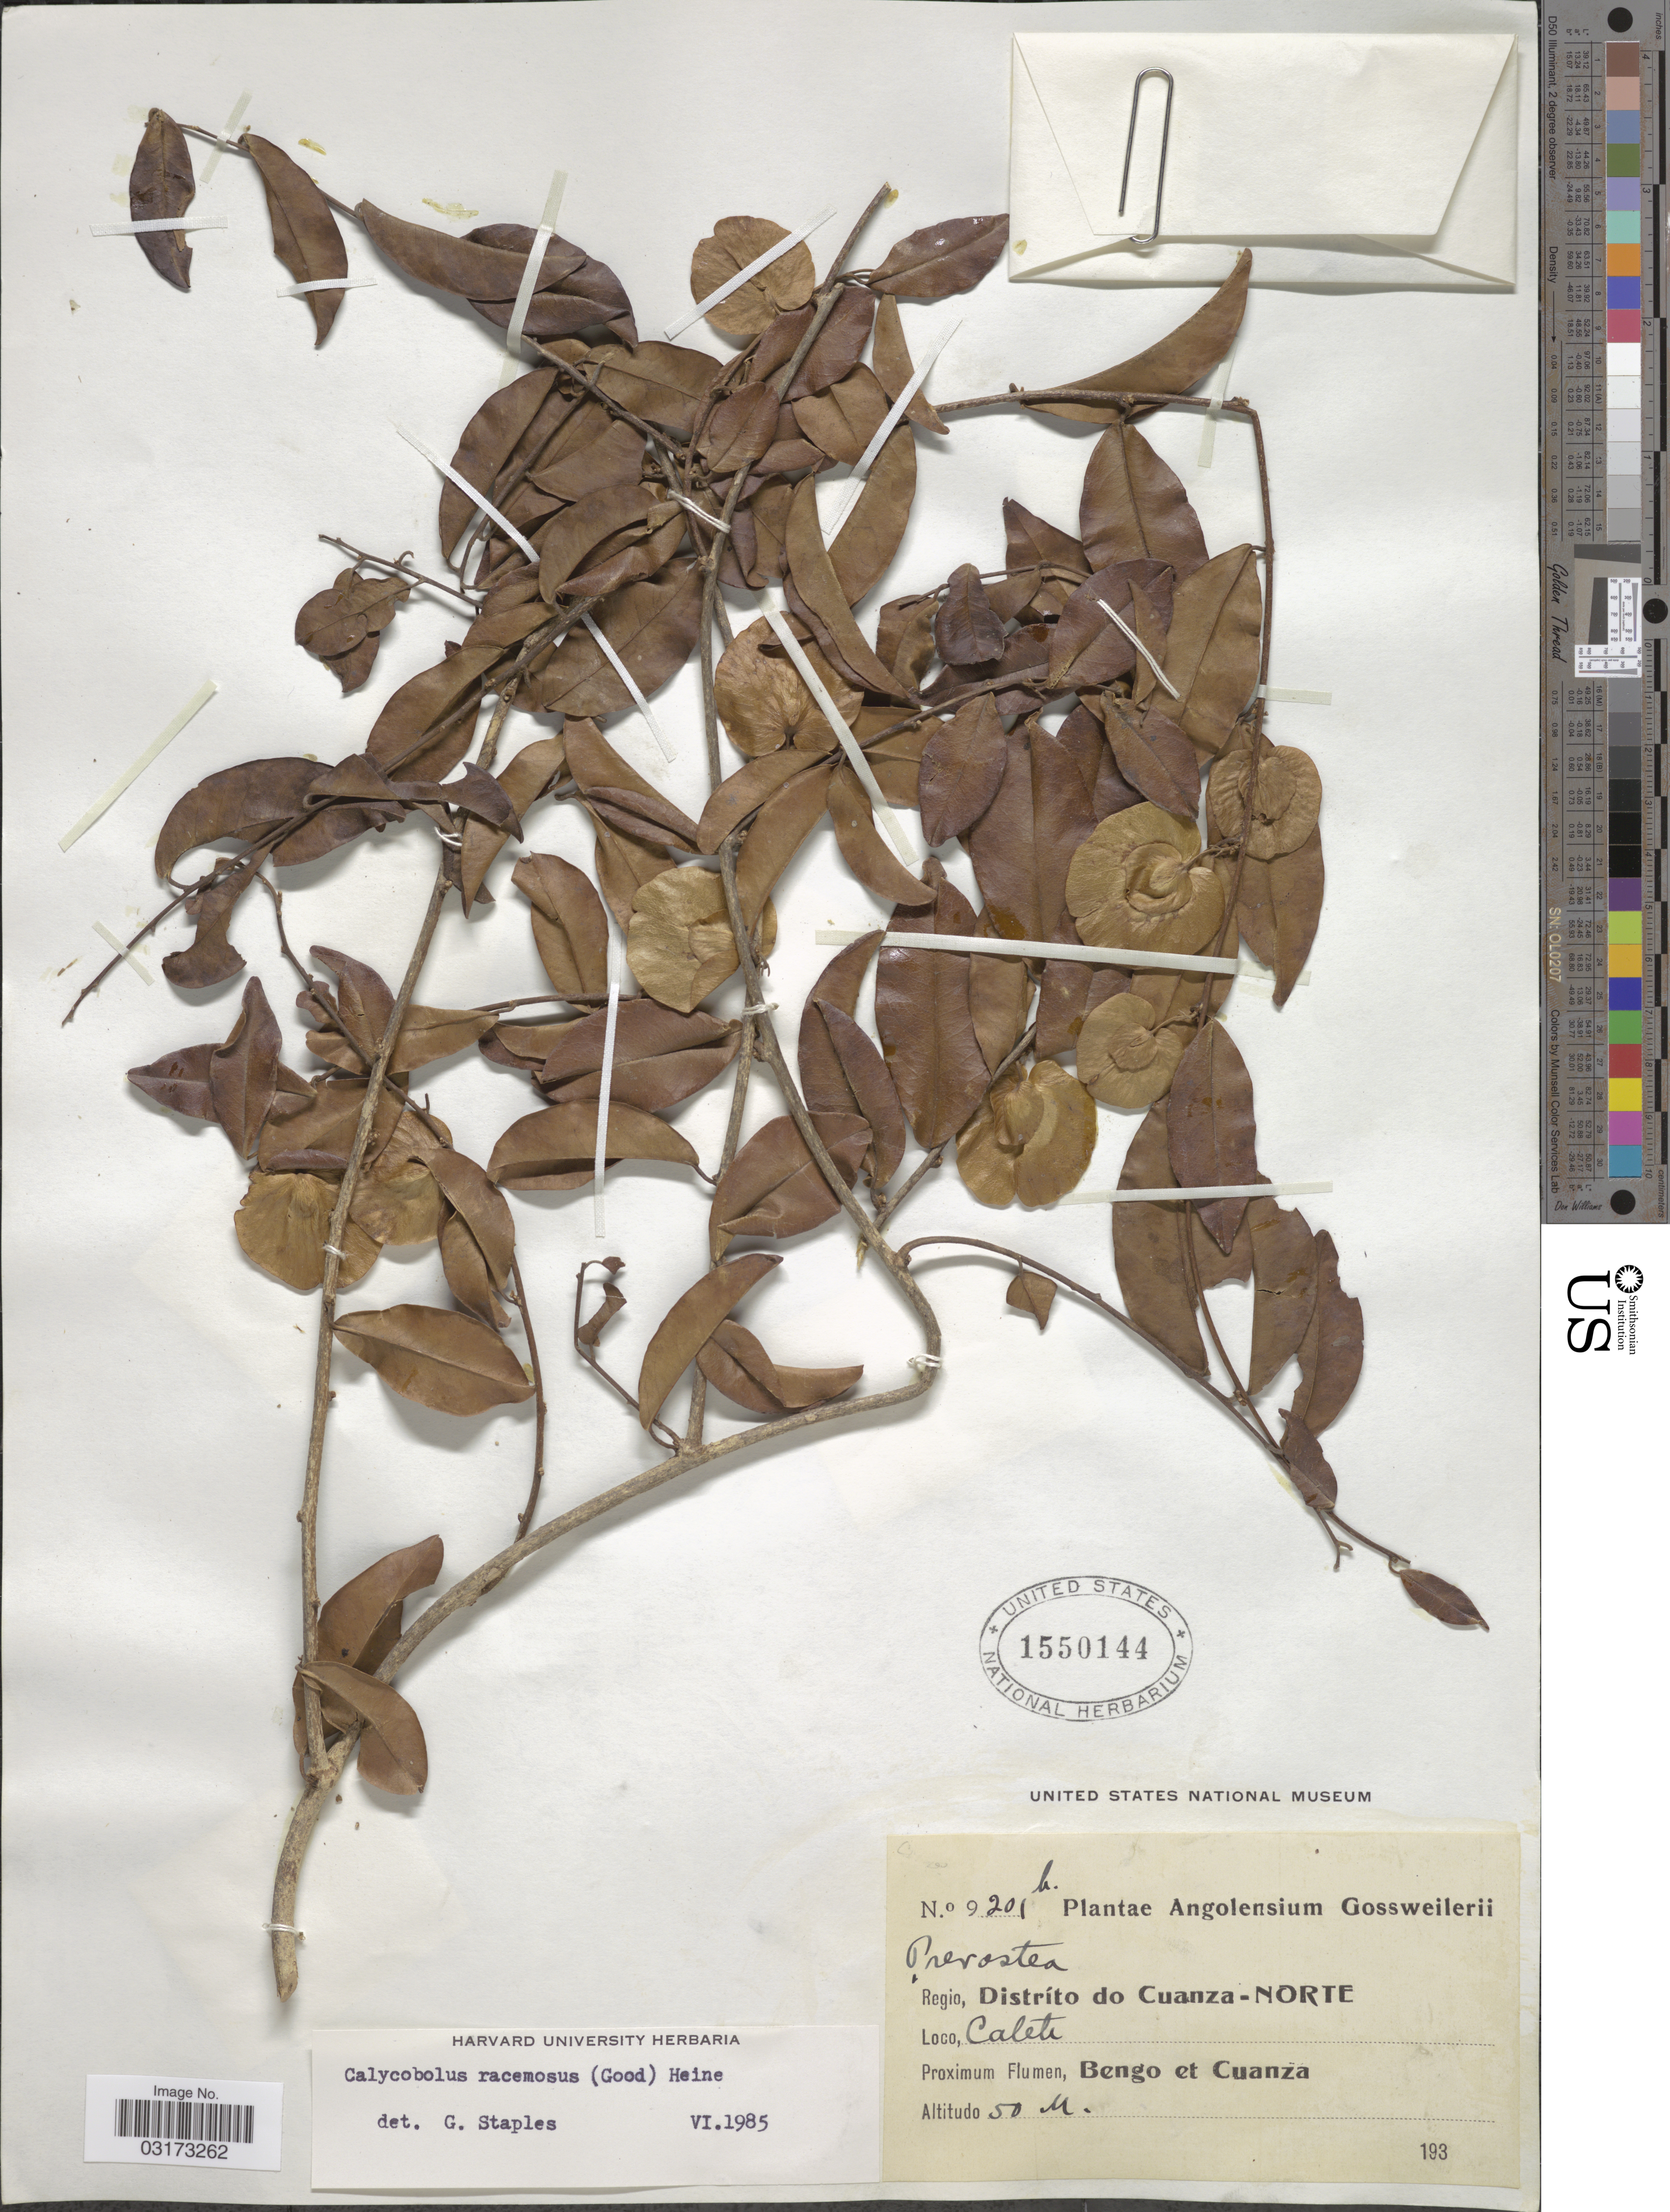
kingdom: Plantae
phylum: Tracheophyta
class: Magnoliopsida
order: Solanales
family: Convolvulaceae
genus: Calycobolus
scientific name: Calycobolus racemosus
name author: Heine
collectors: -. Gossweiler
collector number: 9201h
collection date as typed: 193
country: Angola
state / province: Cuanza Norte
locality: Angolensium. Regio, Distríto de Cuanza - Norte. Catete. Proximum Flumen, Bengo et Cuanza.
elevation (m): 50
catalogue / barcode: US 1550144